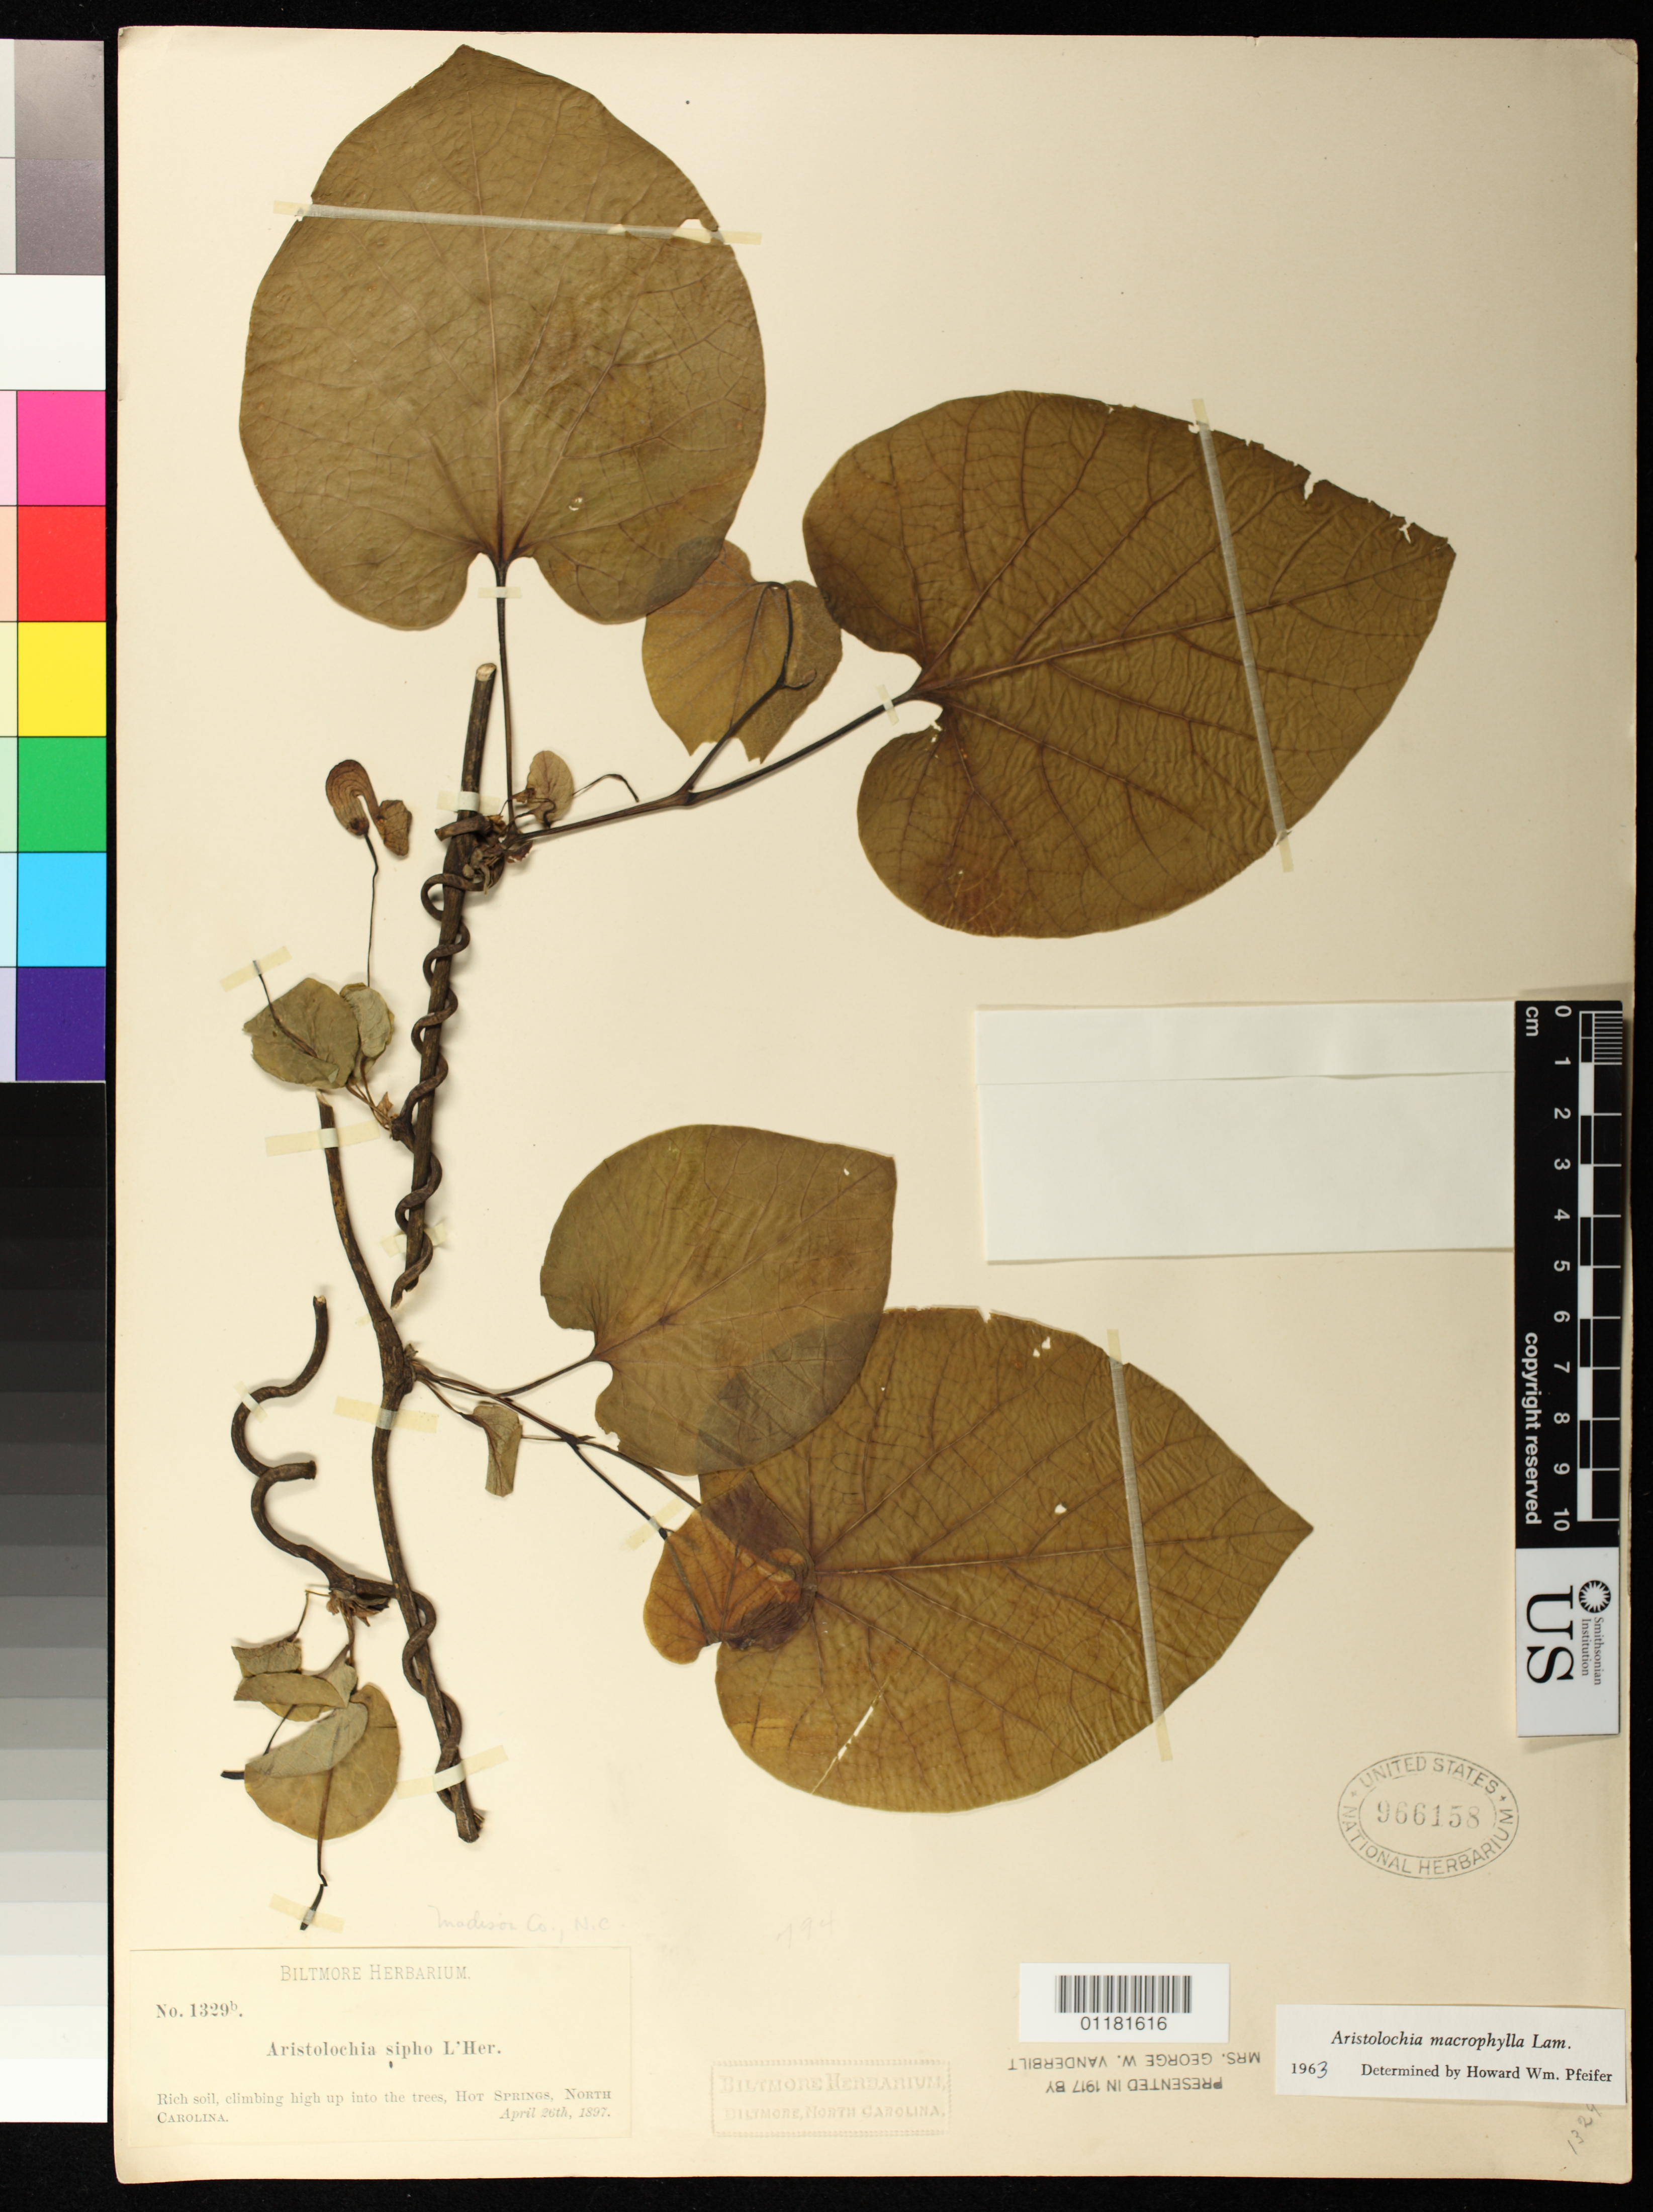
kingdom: Plantae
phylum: Tracheophyta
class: Magnoliopsida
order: Piperales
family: Aristolochiaceae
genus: Aristolochia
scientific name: Aristolochia macrophylla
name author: Lam.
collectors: ex herb. Biltmore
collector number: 1329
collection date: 1897-04-26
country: United States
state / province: North Carolina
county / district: Madison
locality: Hot Springs, Madison County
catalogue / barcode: US 956158